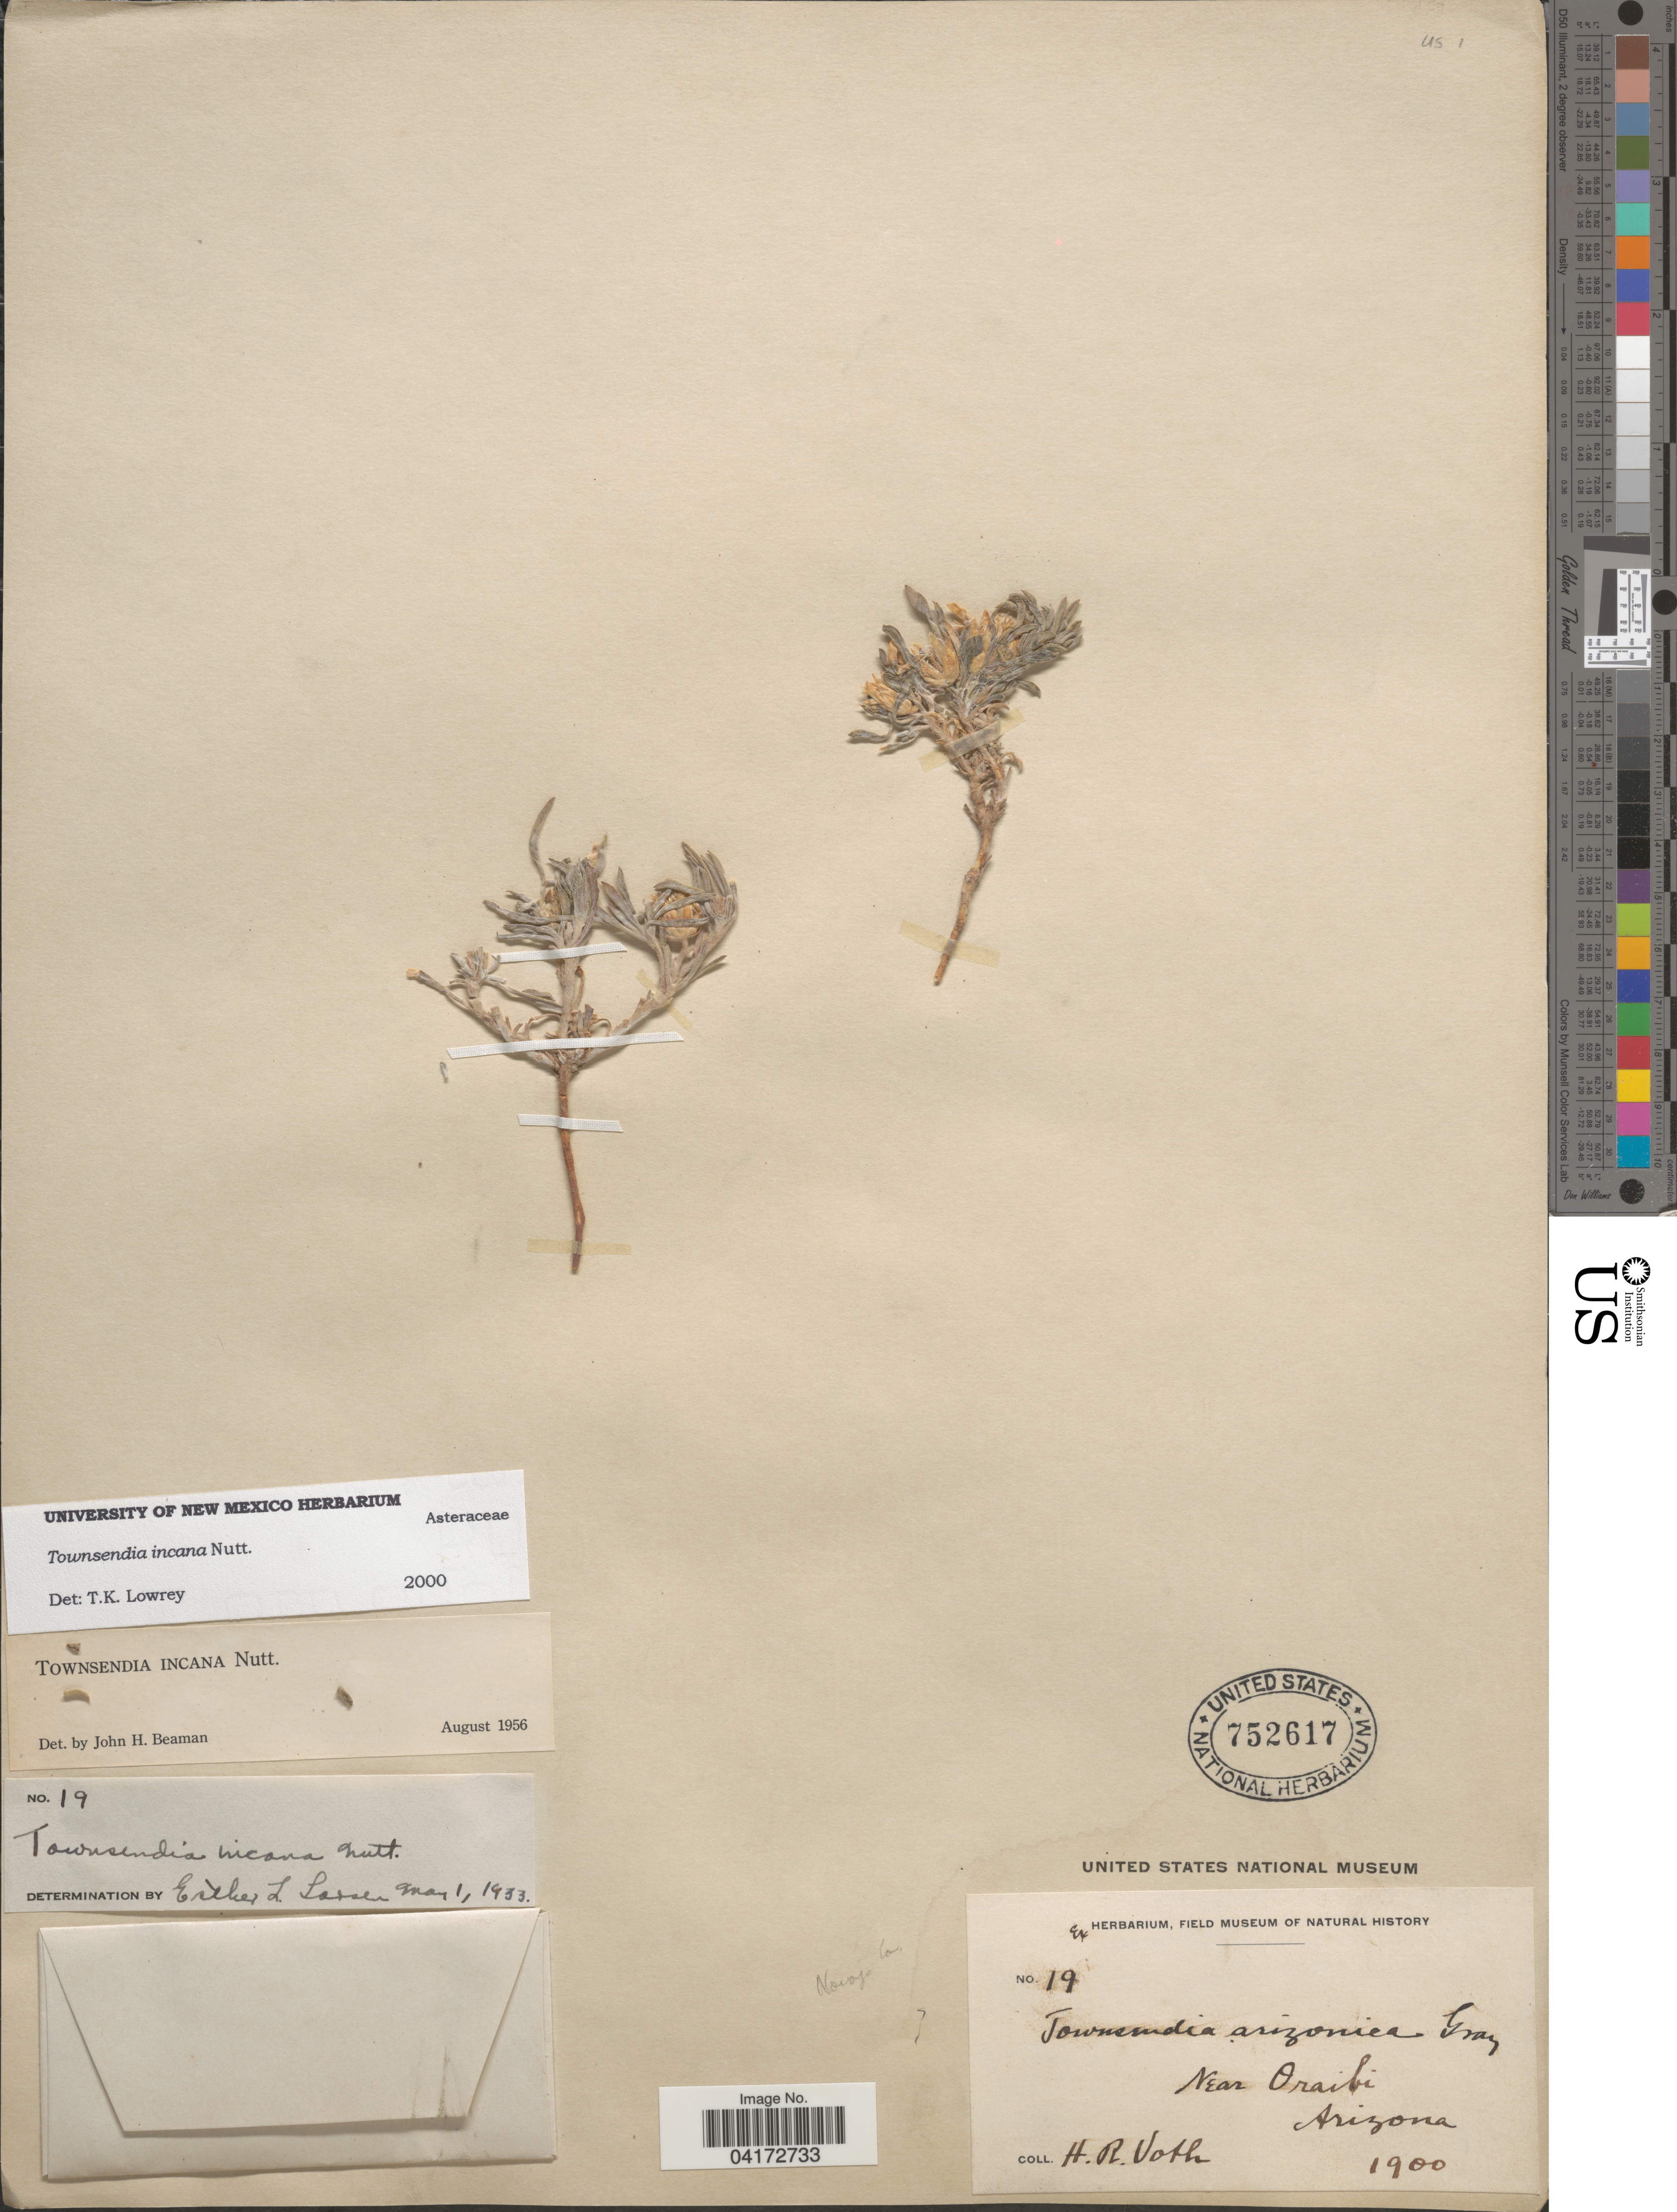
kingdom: Plantae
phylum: Tracheophyta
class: Magnoliopsida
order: Asterales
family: Asteraceae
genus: Townsendia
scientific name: Townsendia incana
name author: Nutt.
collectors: H. Voth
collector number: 19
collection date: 1900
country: United States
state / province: Arizona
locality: Near Oraibi.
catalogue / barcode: US 752617